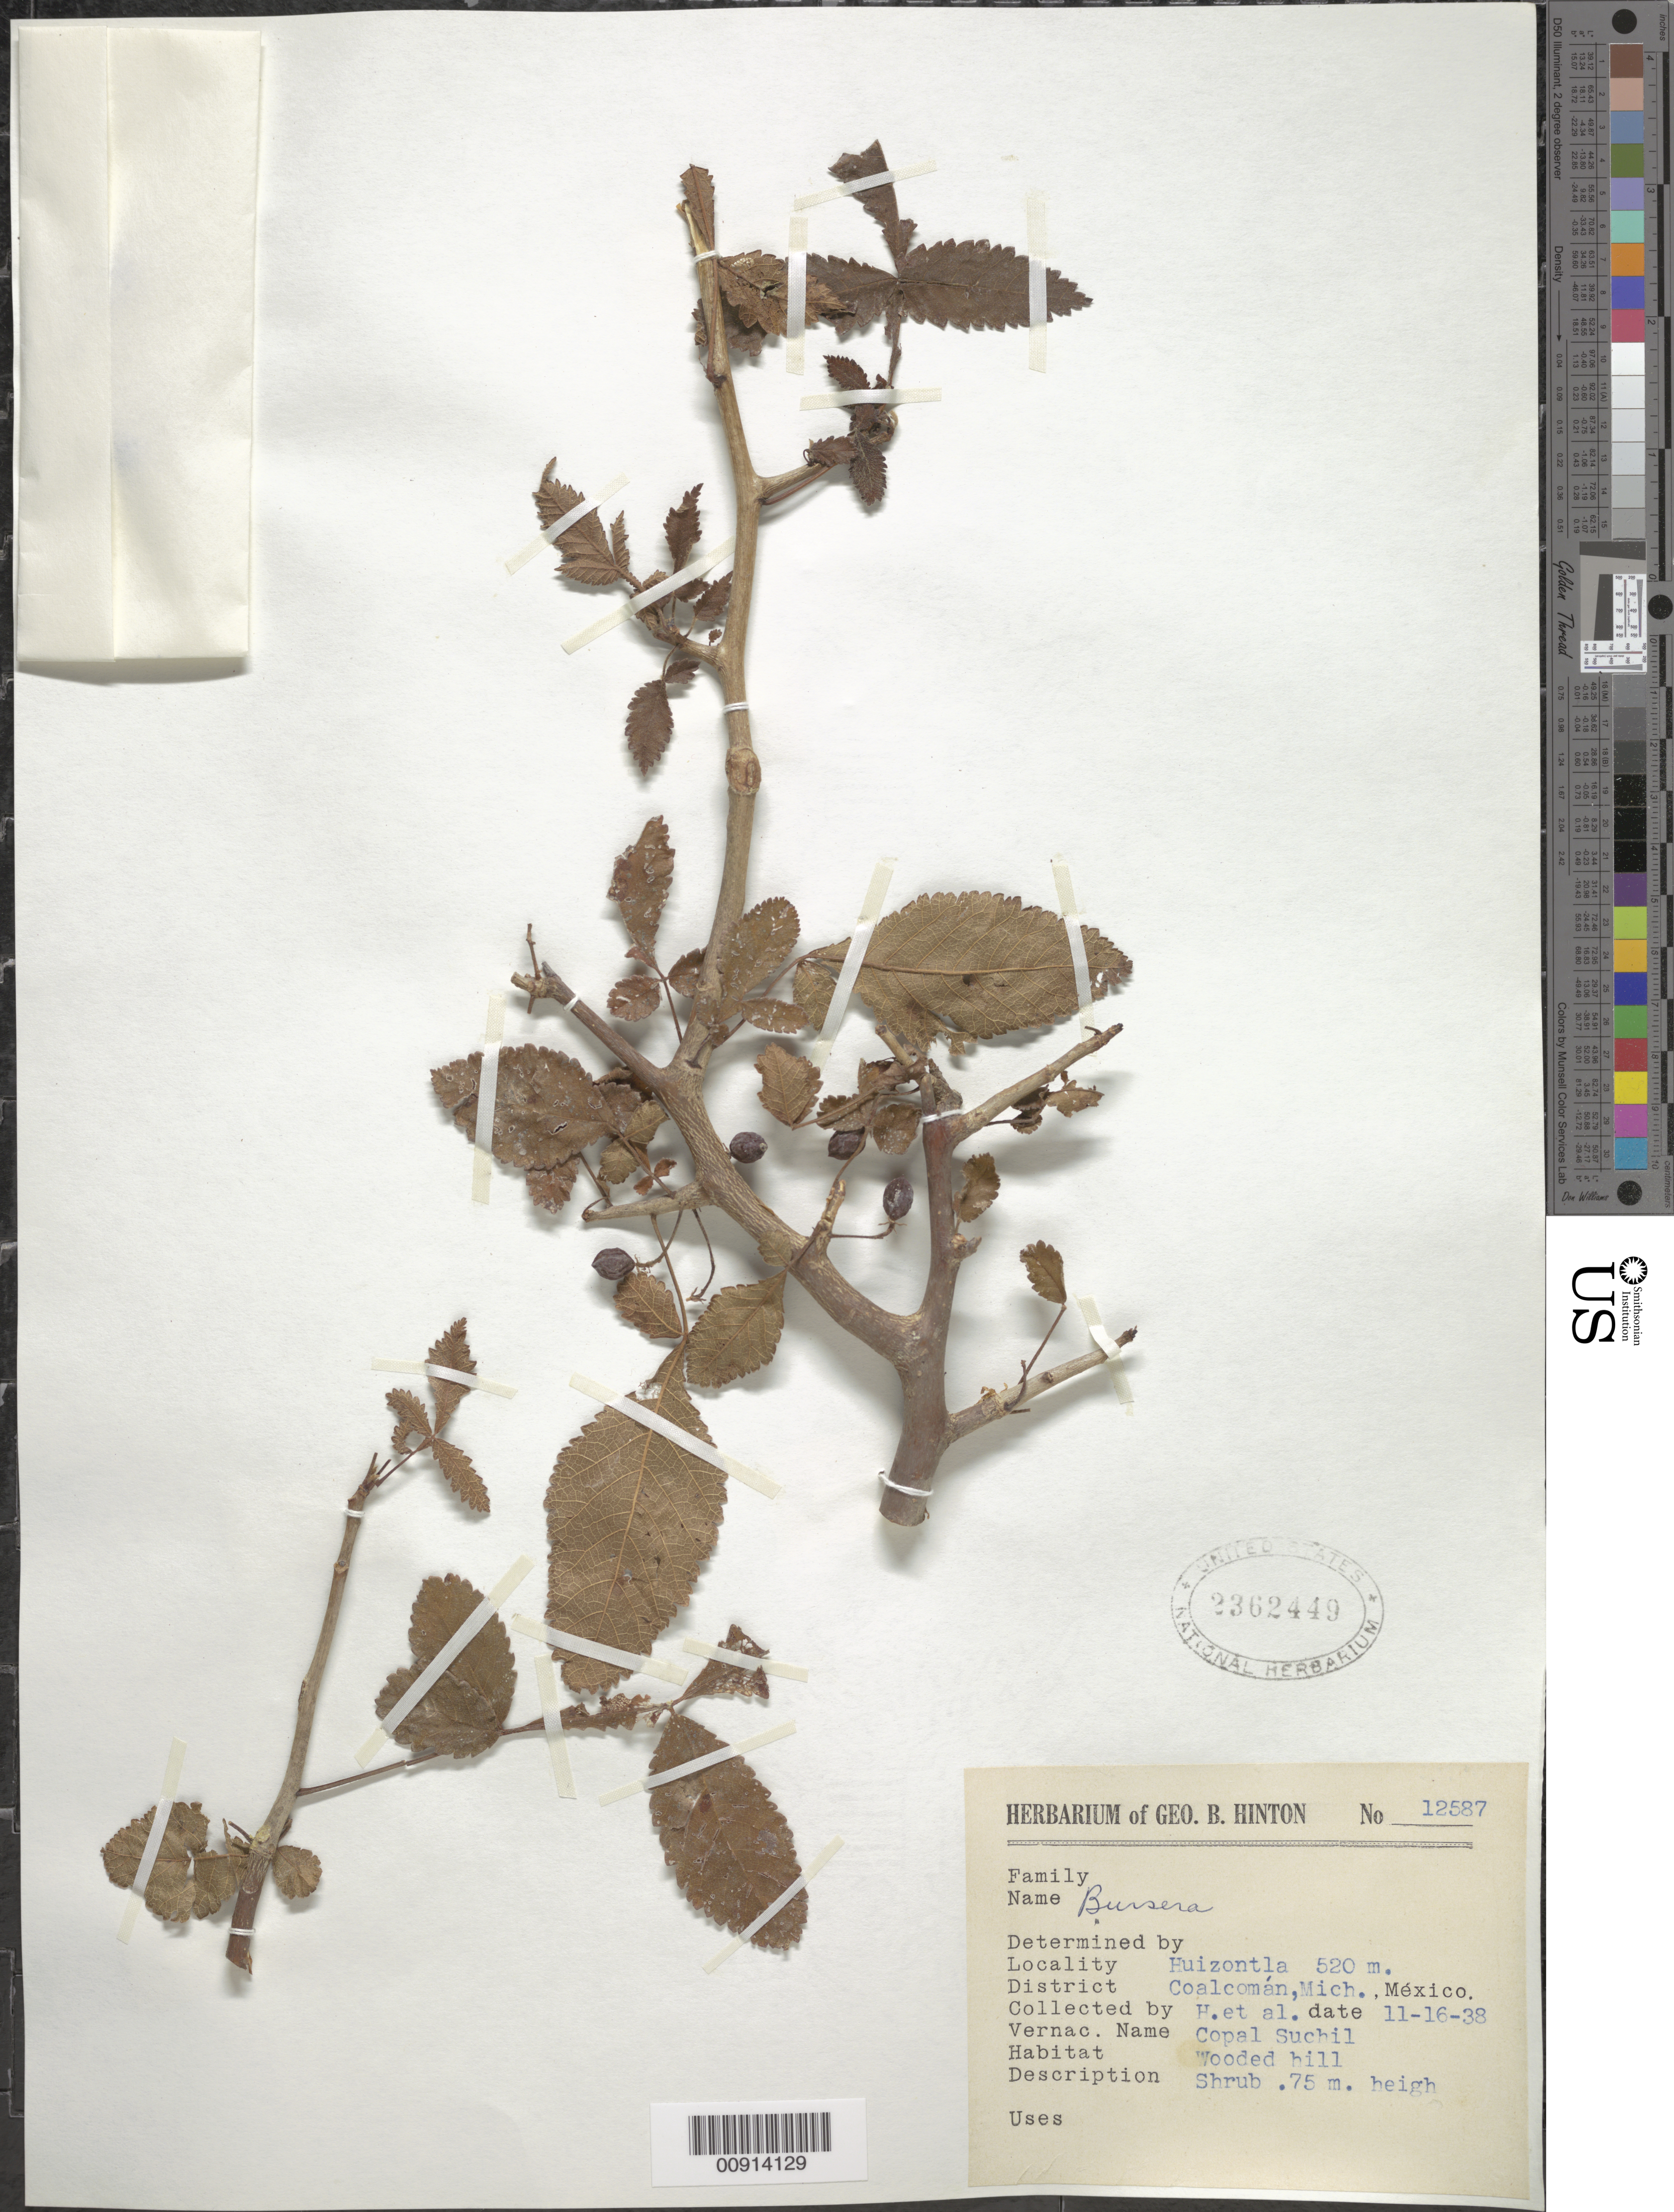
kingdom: Plantae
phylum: Tracheophyta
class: Magnoliopsida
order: Sapindales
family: Burseraceae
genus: Bursera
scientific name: Bursera sp.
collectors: G. B. Hinton & et al.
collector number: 12587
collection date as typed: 16 Nov 1938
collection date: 1938-11-16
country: Mexico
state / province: Michoacán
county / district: Coalcomán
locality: Huizontla, District Coalcomán, Michoacán.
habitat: Wooded hill.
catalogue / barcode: US 2362449